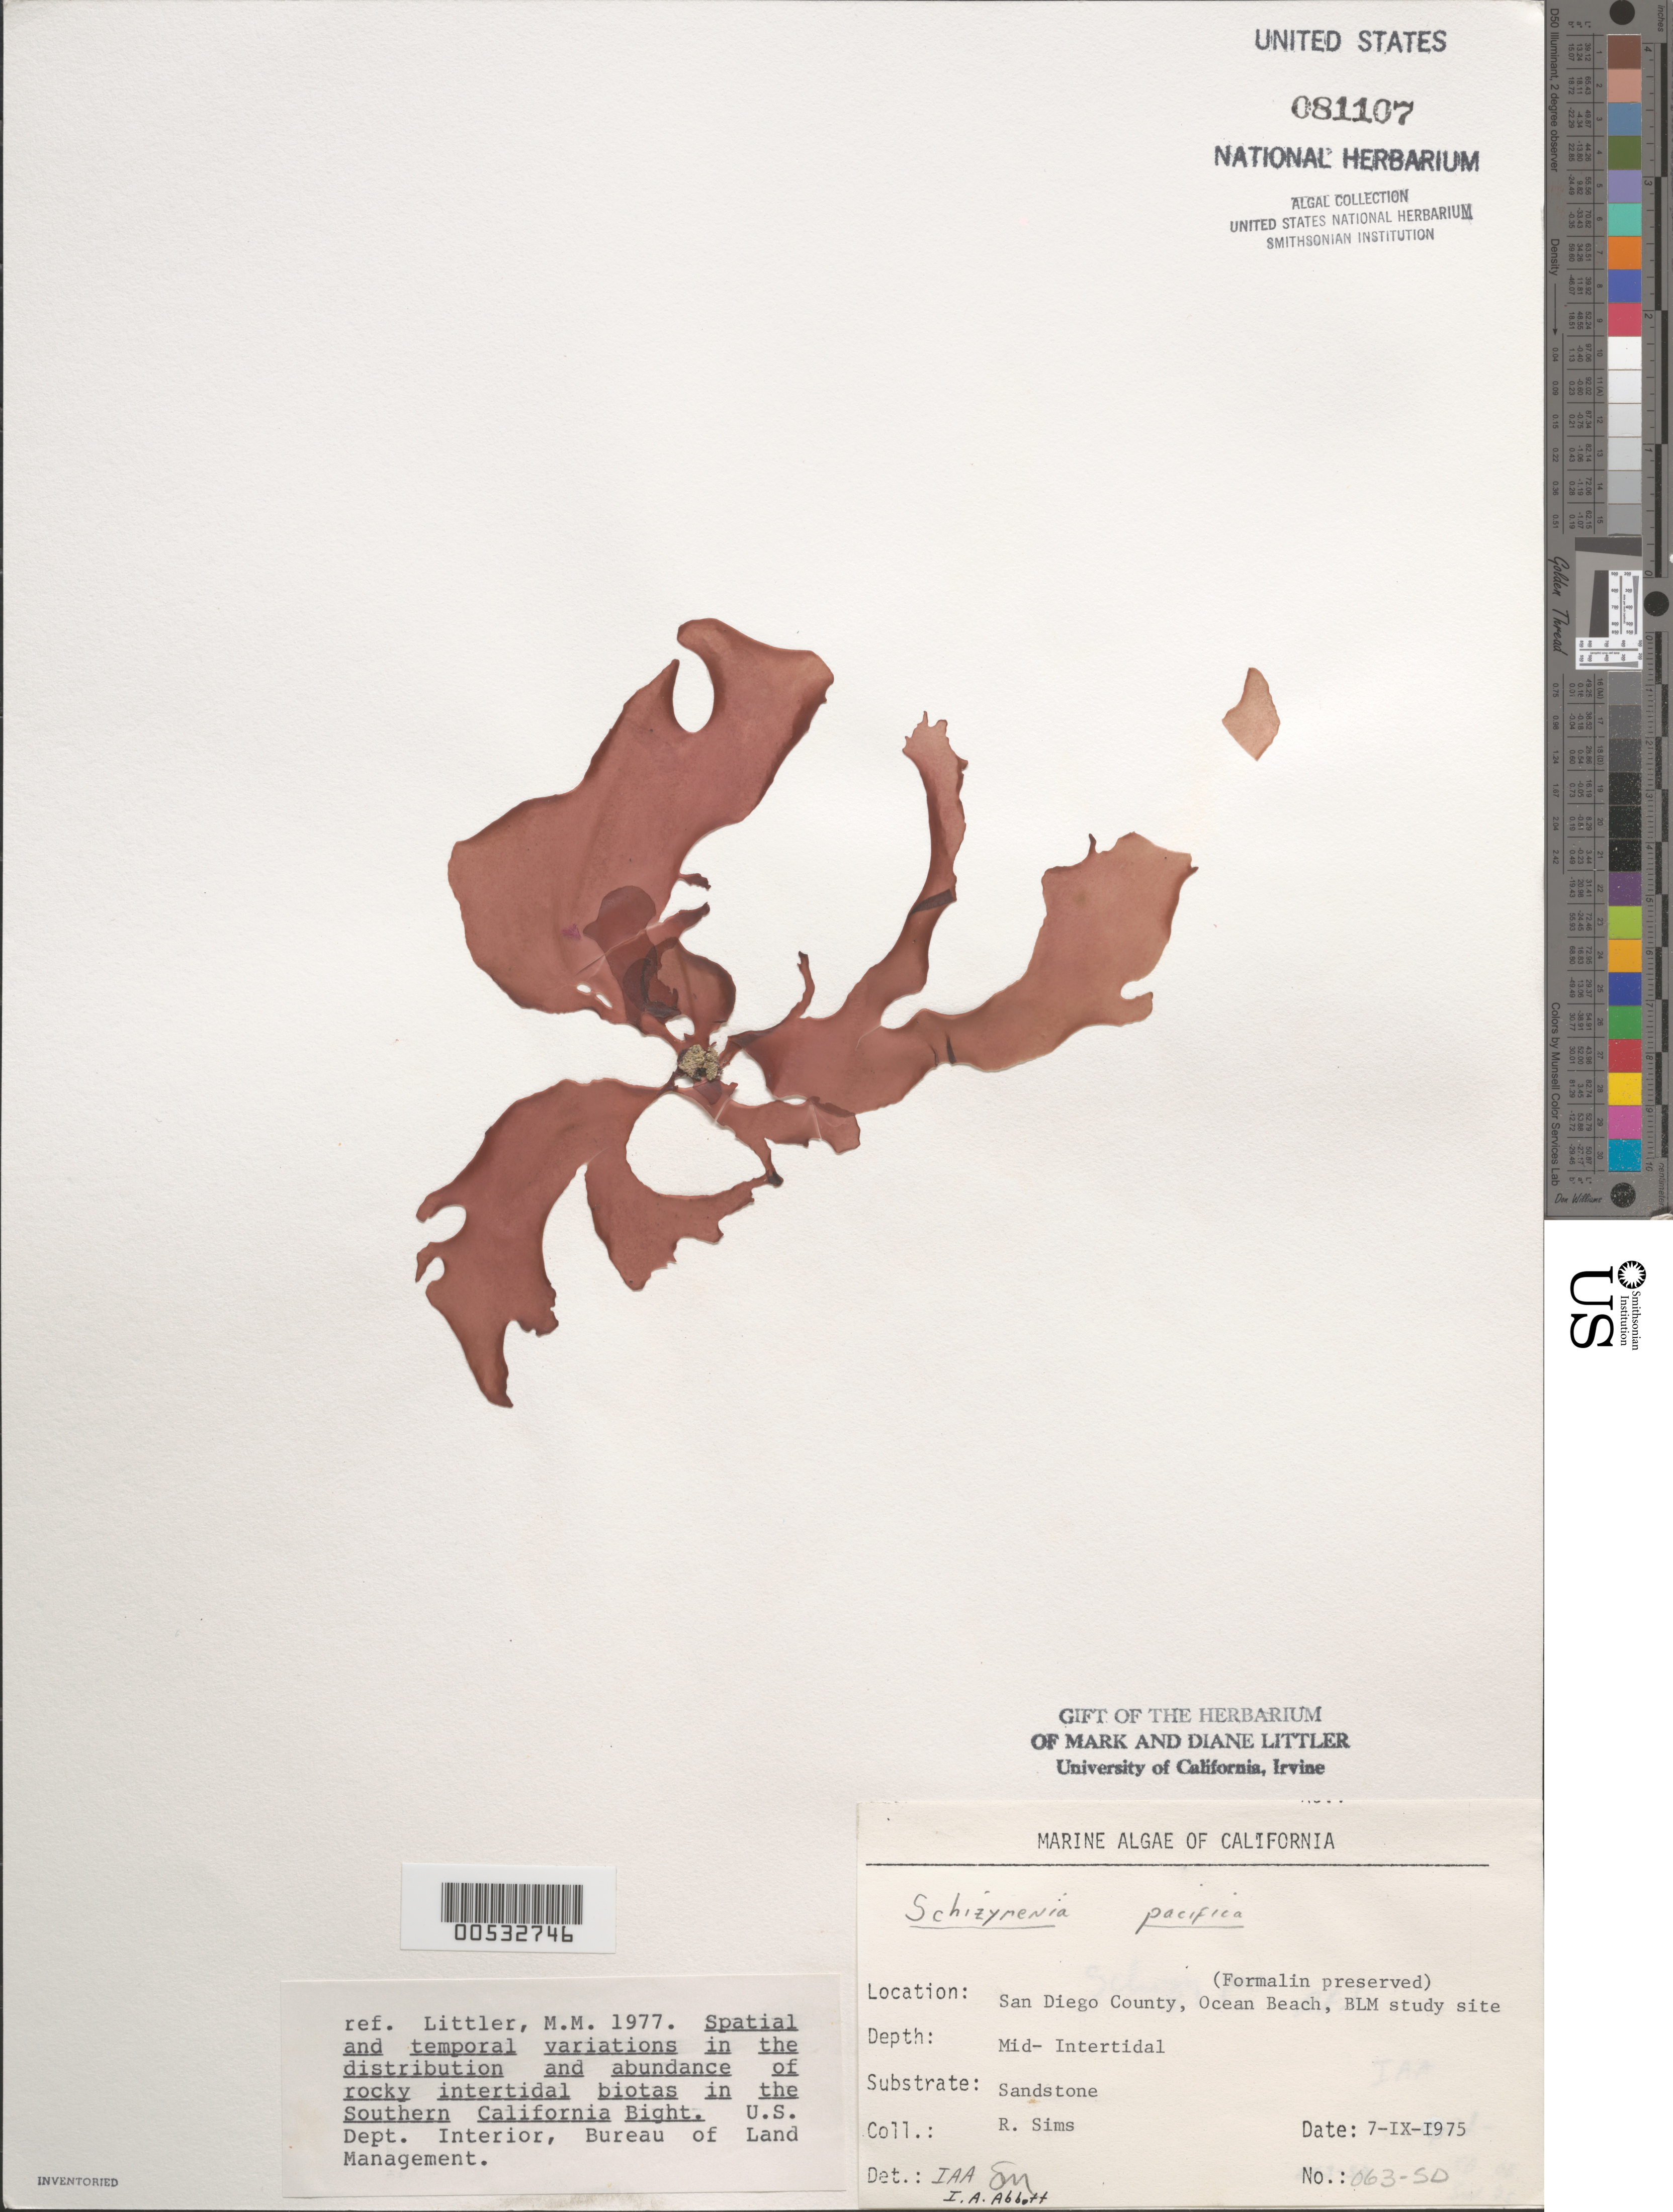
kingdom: Plantae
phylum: Rhodophyta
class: Florideophyceae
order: Nemastomatales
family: Schizymeniaceae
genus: Schizymenia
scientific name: Schizymenia pacifica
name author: (Kylin) Kylin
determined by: Abbott, I. A.; Murray, S. N.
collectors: R. H. Sims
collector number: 063-SD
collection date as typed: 07 Sep 1975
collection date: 1975-09-07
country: United States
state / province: California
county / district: San Diego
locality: End of Del Monte Street, Ocean Beach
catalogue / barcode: US 81107